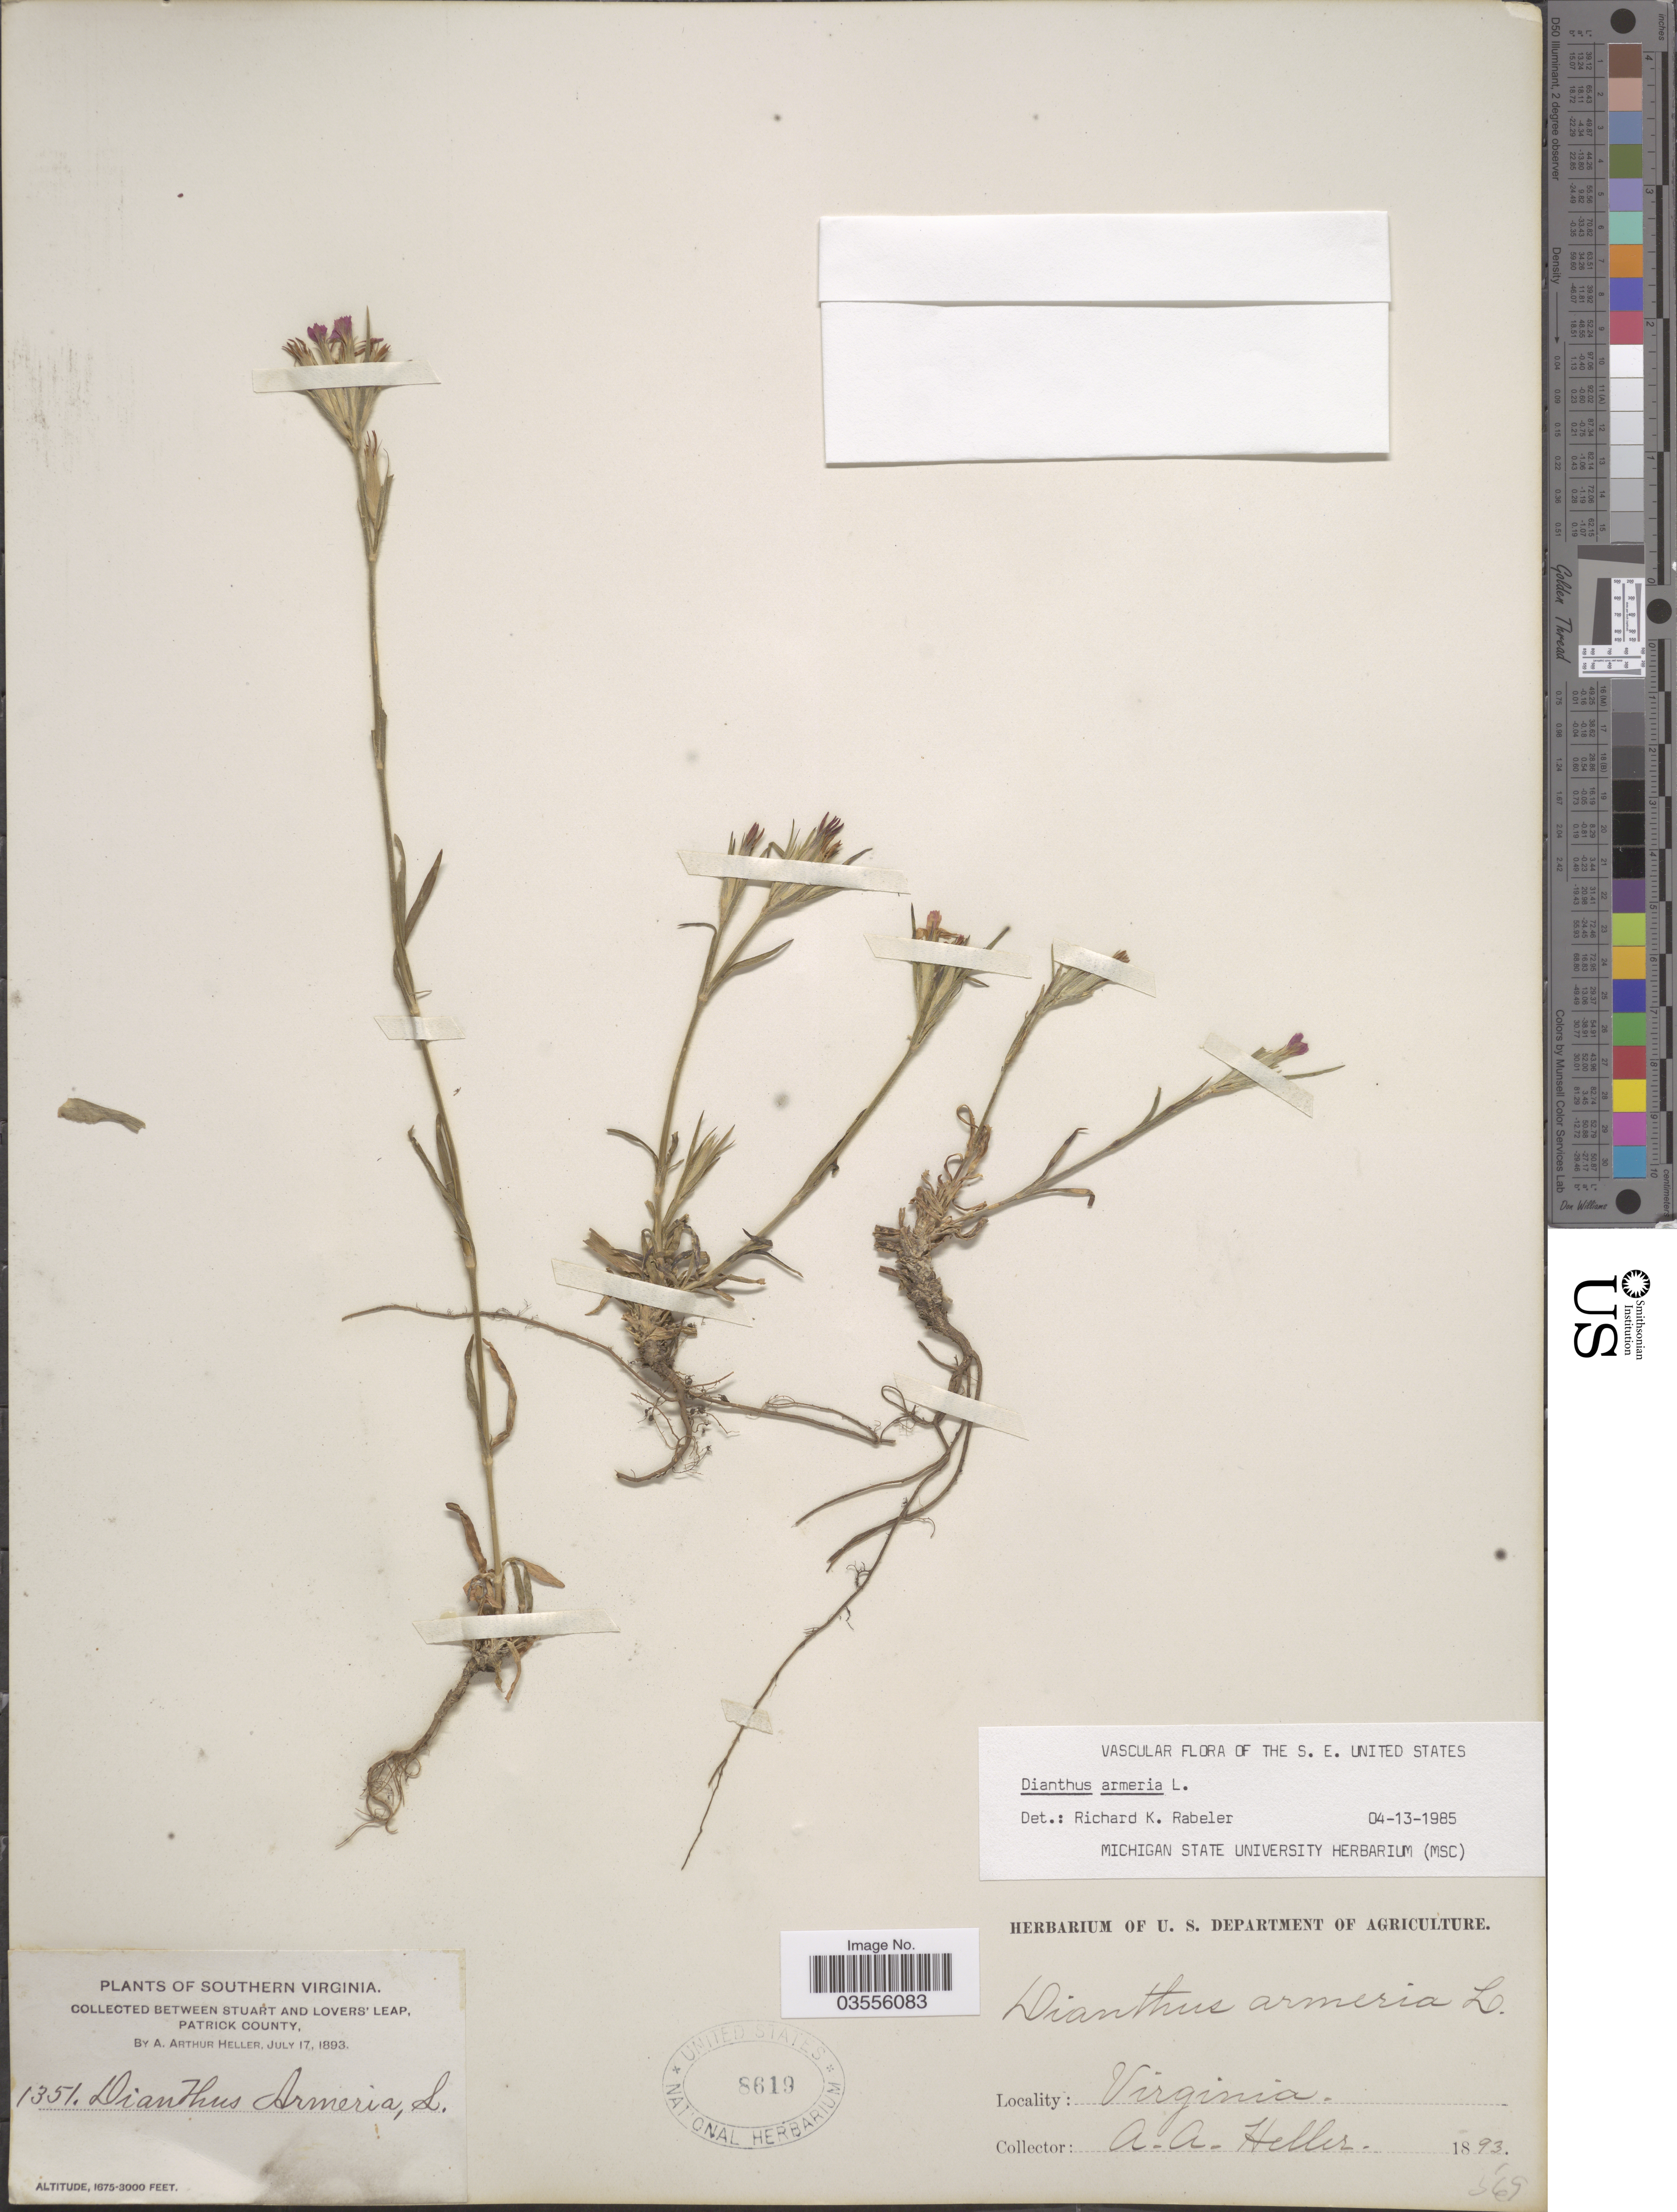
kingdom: Plantae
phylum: Tracheophyta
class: Magnoliopsida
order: Caryophyllales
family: Caryophyllaceae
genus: Dianthus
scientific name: Dianthus armeria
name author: L.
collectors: A. A. Heller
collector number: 1351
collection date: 1893-07-17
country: United States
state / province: Virginia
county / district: Patrick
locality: Southern Virginia. Between Stuart and Lover's Leap, Patrick County.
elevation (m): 511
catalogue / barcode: US 8619